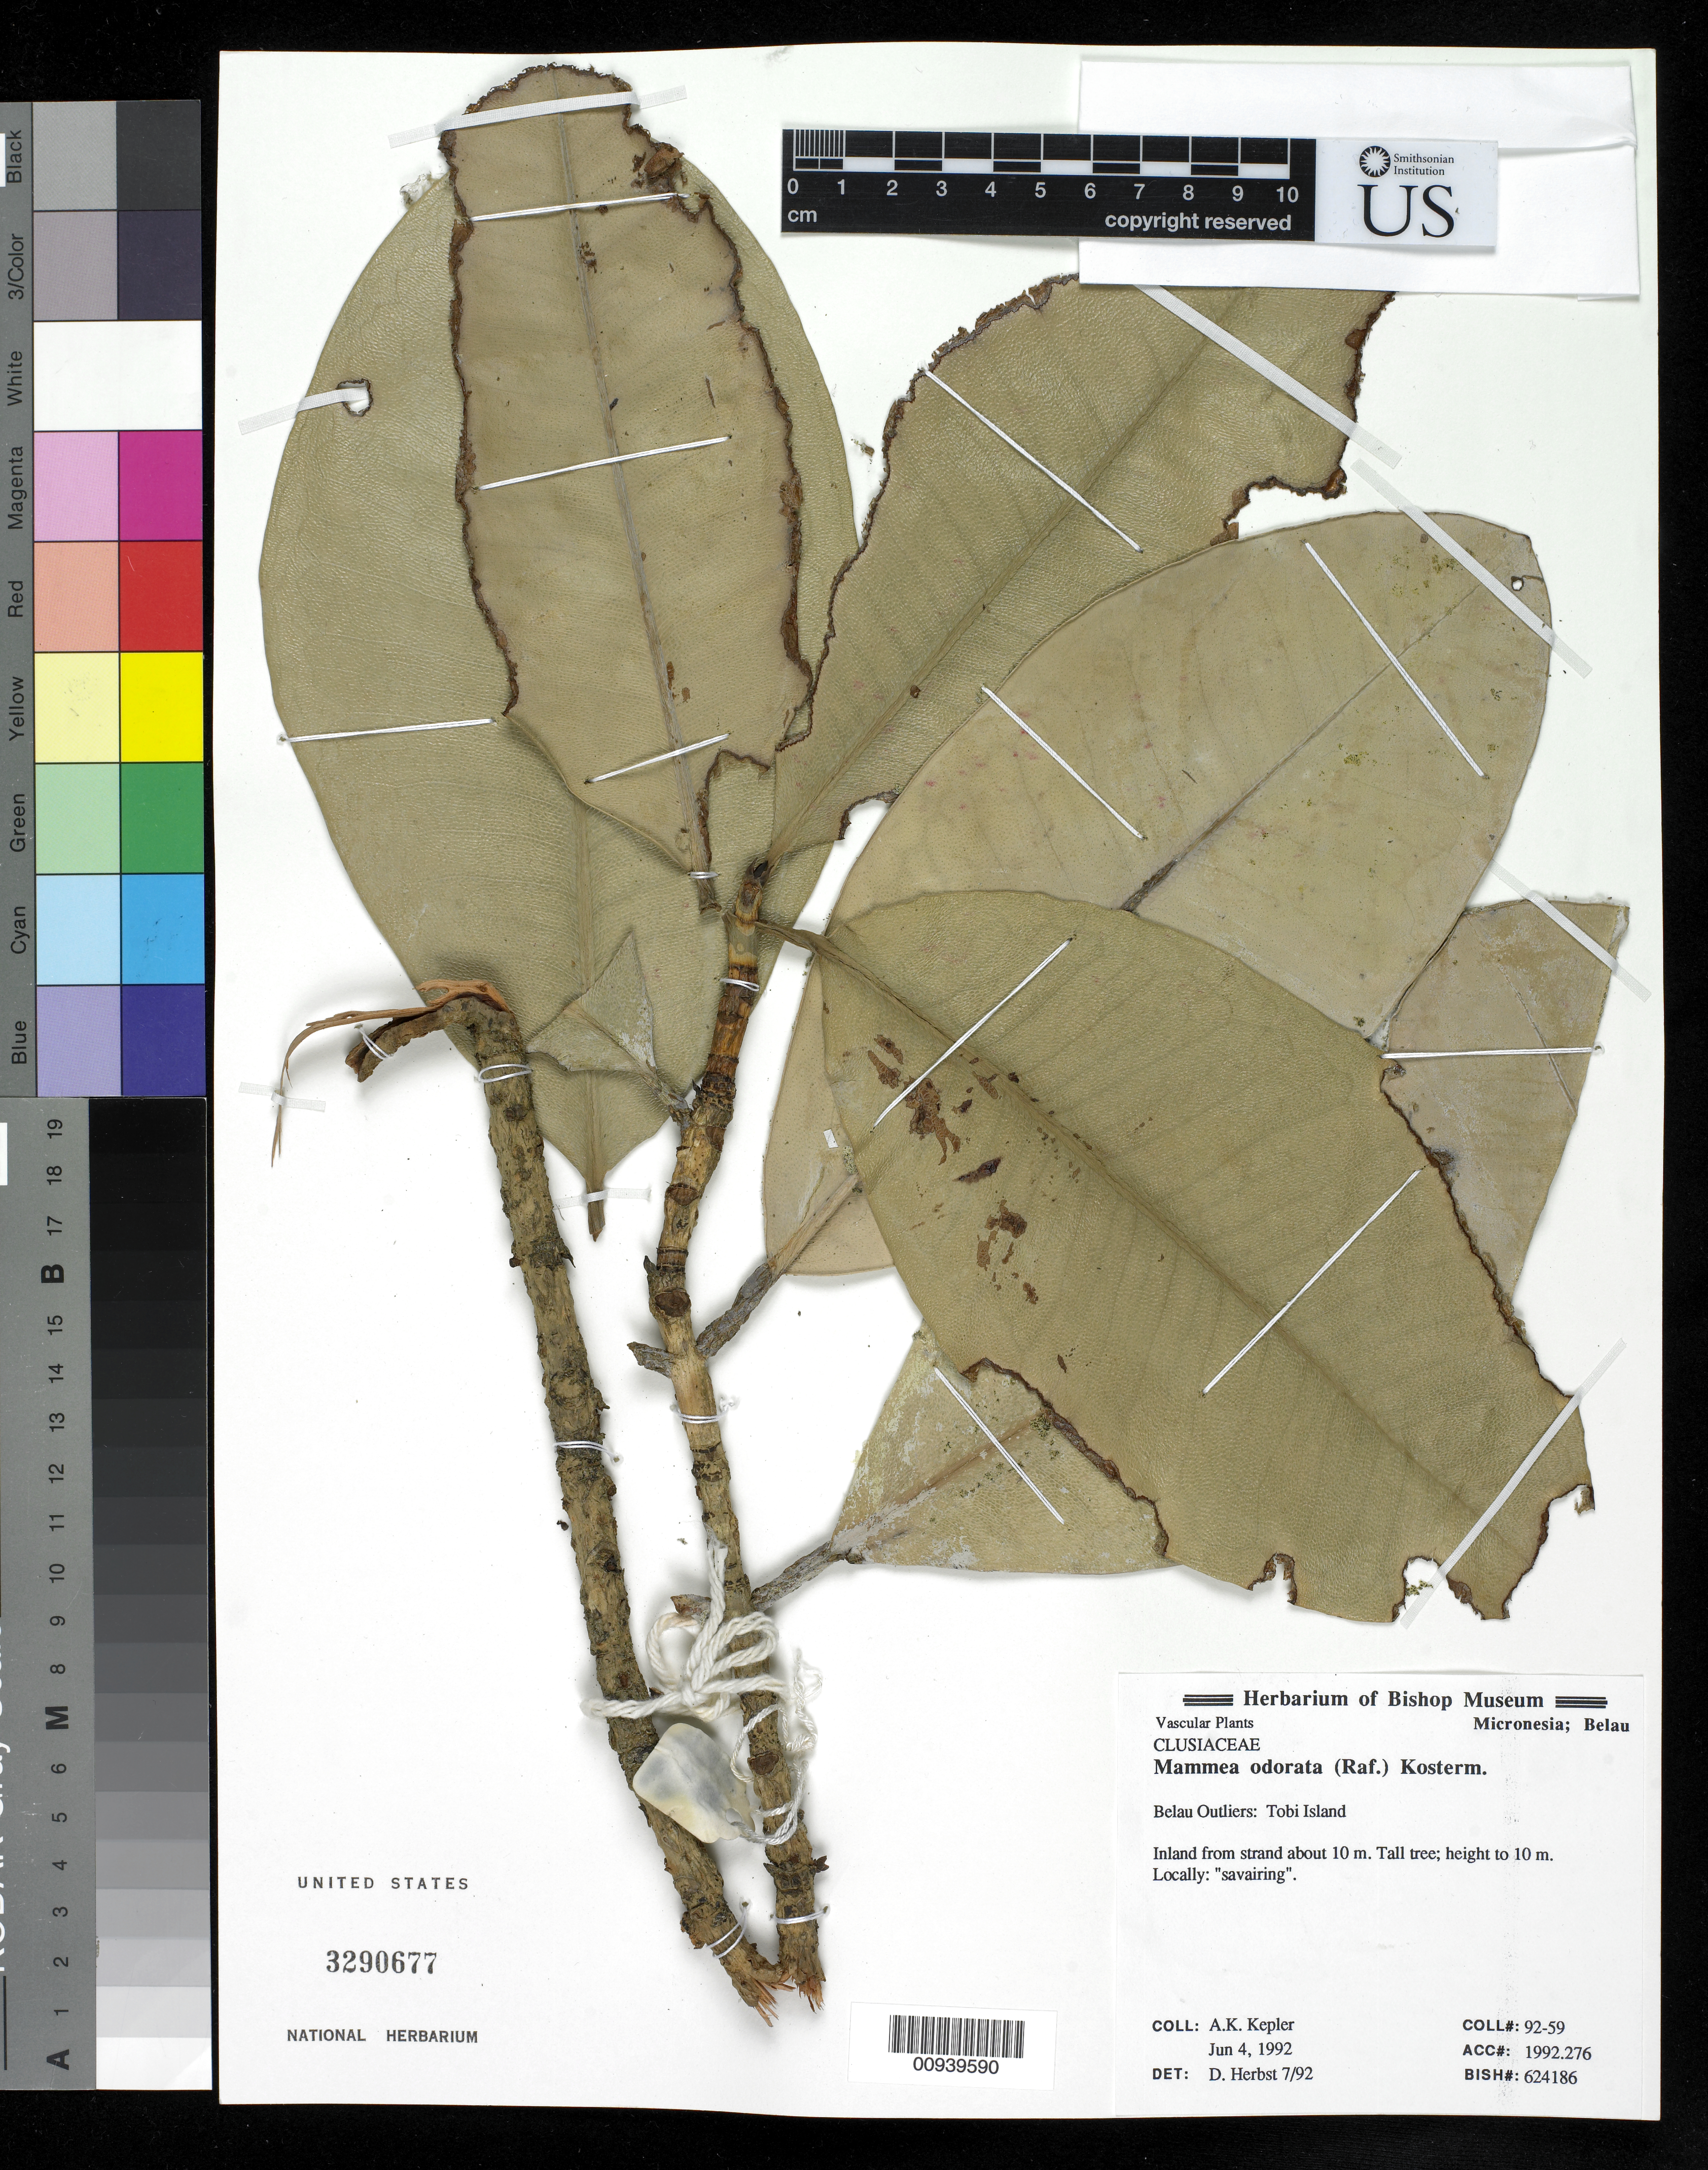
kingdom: Plantae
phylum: Tracheophyta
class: Magnoliopsida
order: Malpighiales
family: Calophyllaceae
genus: Mammea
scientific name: Mammea odorata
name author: (Raf.) Kosterm.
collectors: A. K. Kepler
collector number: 9259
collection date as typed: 04 Jun 1992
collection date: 1992-06-04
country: Palau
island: Tobi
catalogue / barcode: US 3290677